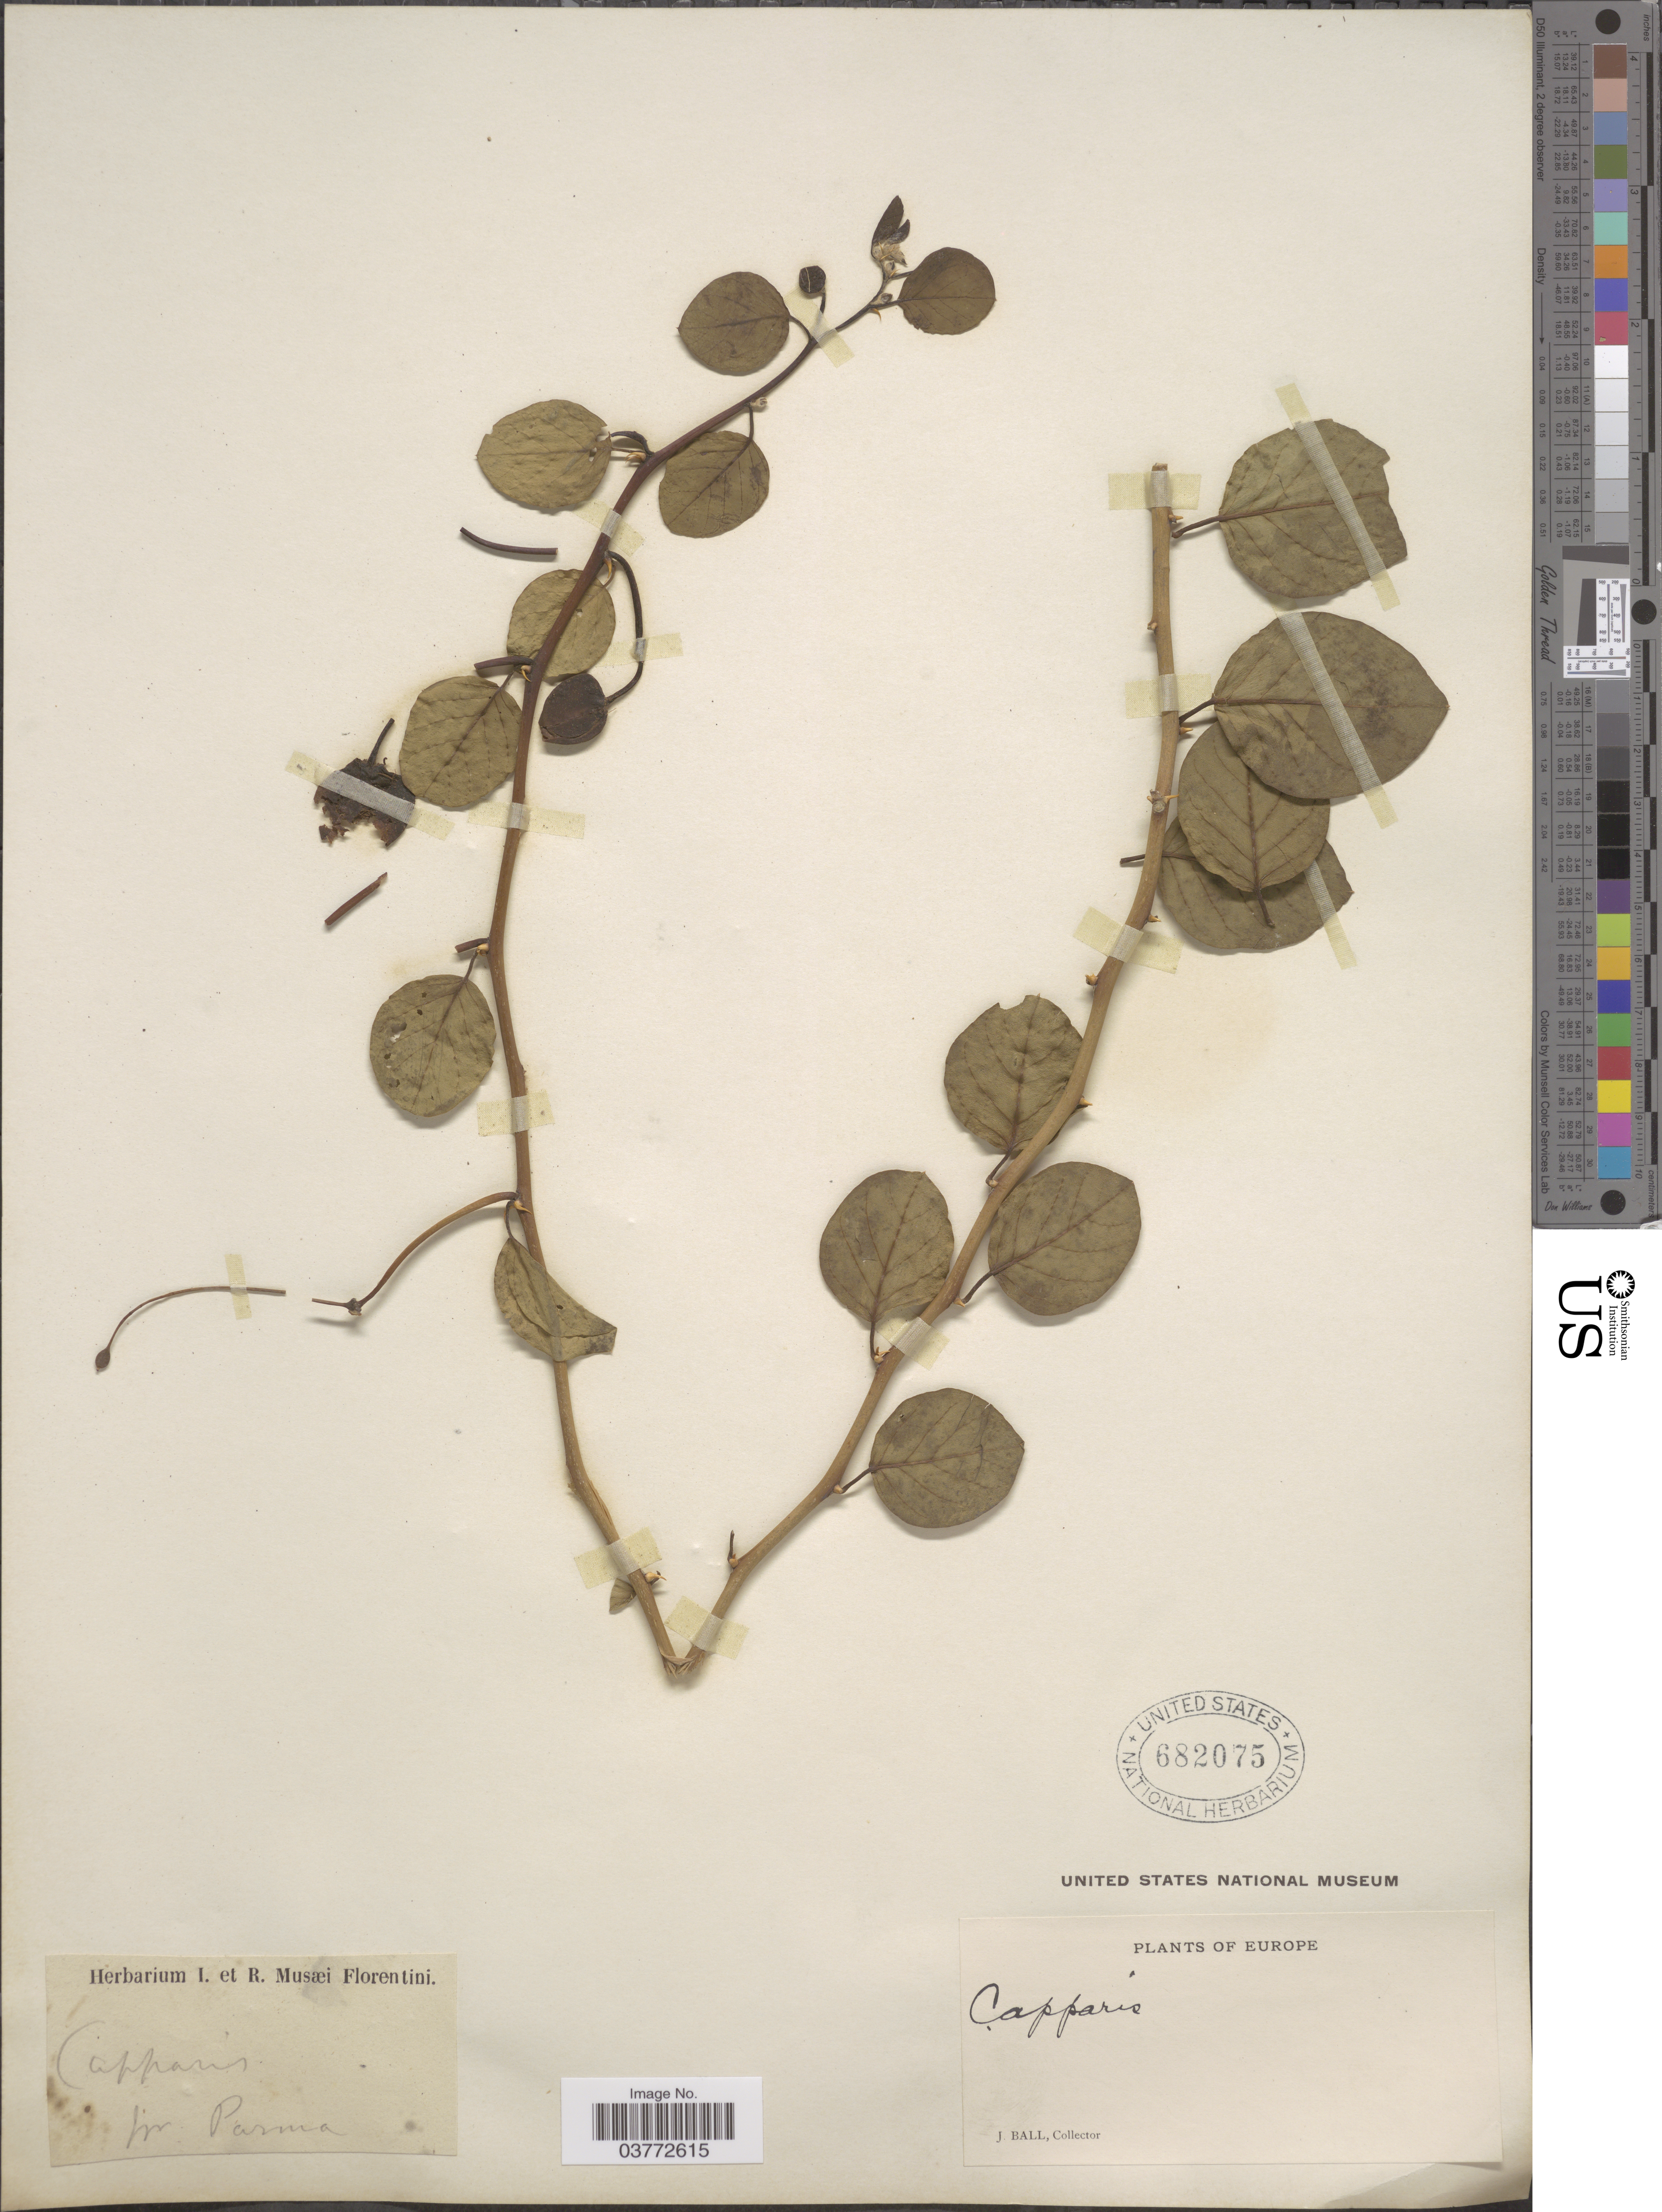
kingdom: Plantae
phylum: Tracheophyta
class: Magnoliopsida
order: Brassicales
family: Capparaceae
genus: Capparis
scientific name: Capparis sp.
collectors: J. Ball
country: Italy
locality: Europe. Nr Parma.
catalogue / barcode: US 682075